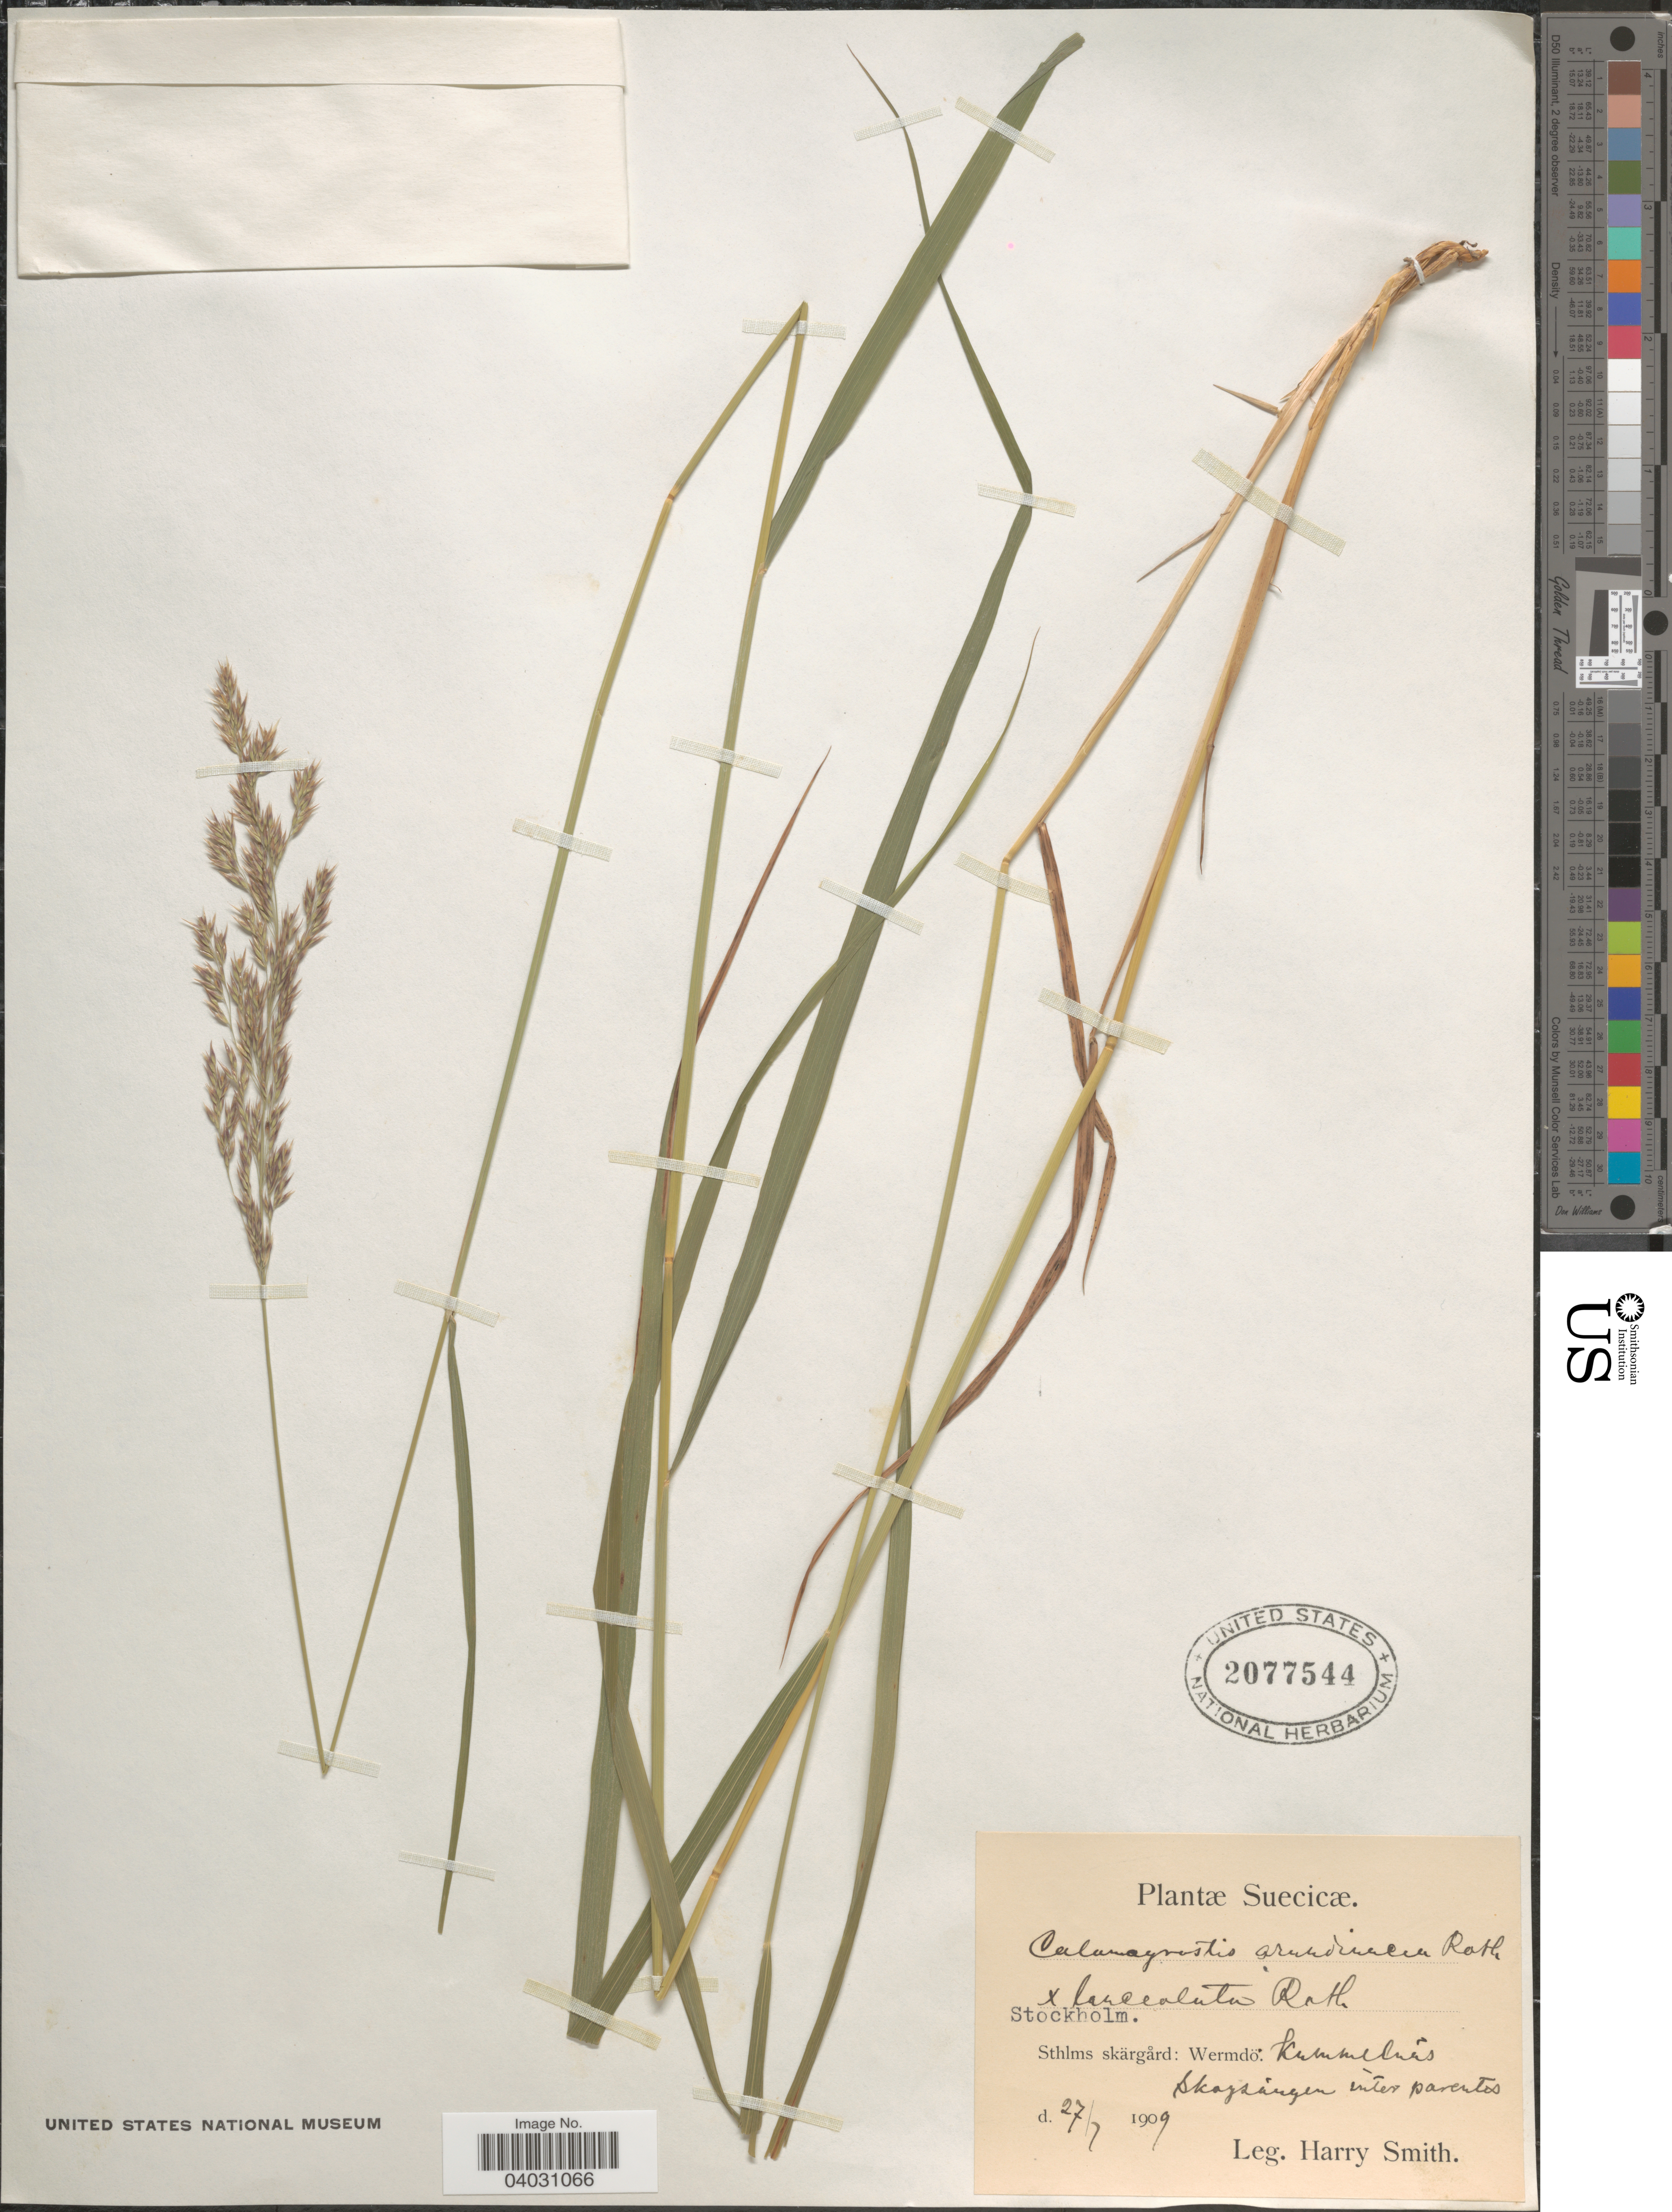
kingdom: Plantae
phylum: Tracheophyta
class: Liliopsida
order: Poales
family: Poaceae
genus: Calamagrostis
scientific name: Calamagrostis arundinacea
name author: (L.) Roth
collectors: H. Smith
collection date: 1909-07-27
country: Sweden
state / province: Stockholm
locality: Suecicæ. Stockholm. Sthlms skärgård: Wermdö: Kummelnäs. Skagsängen inter parentos.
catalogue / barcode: US 2077544